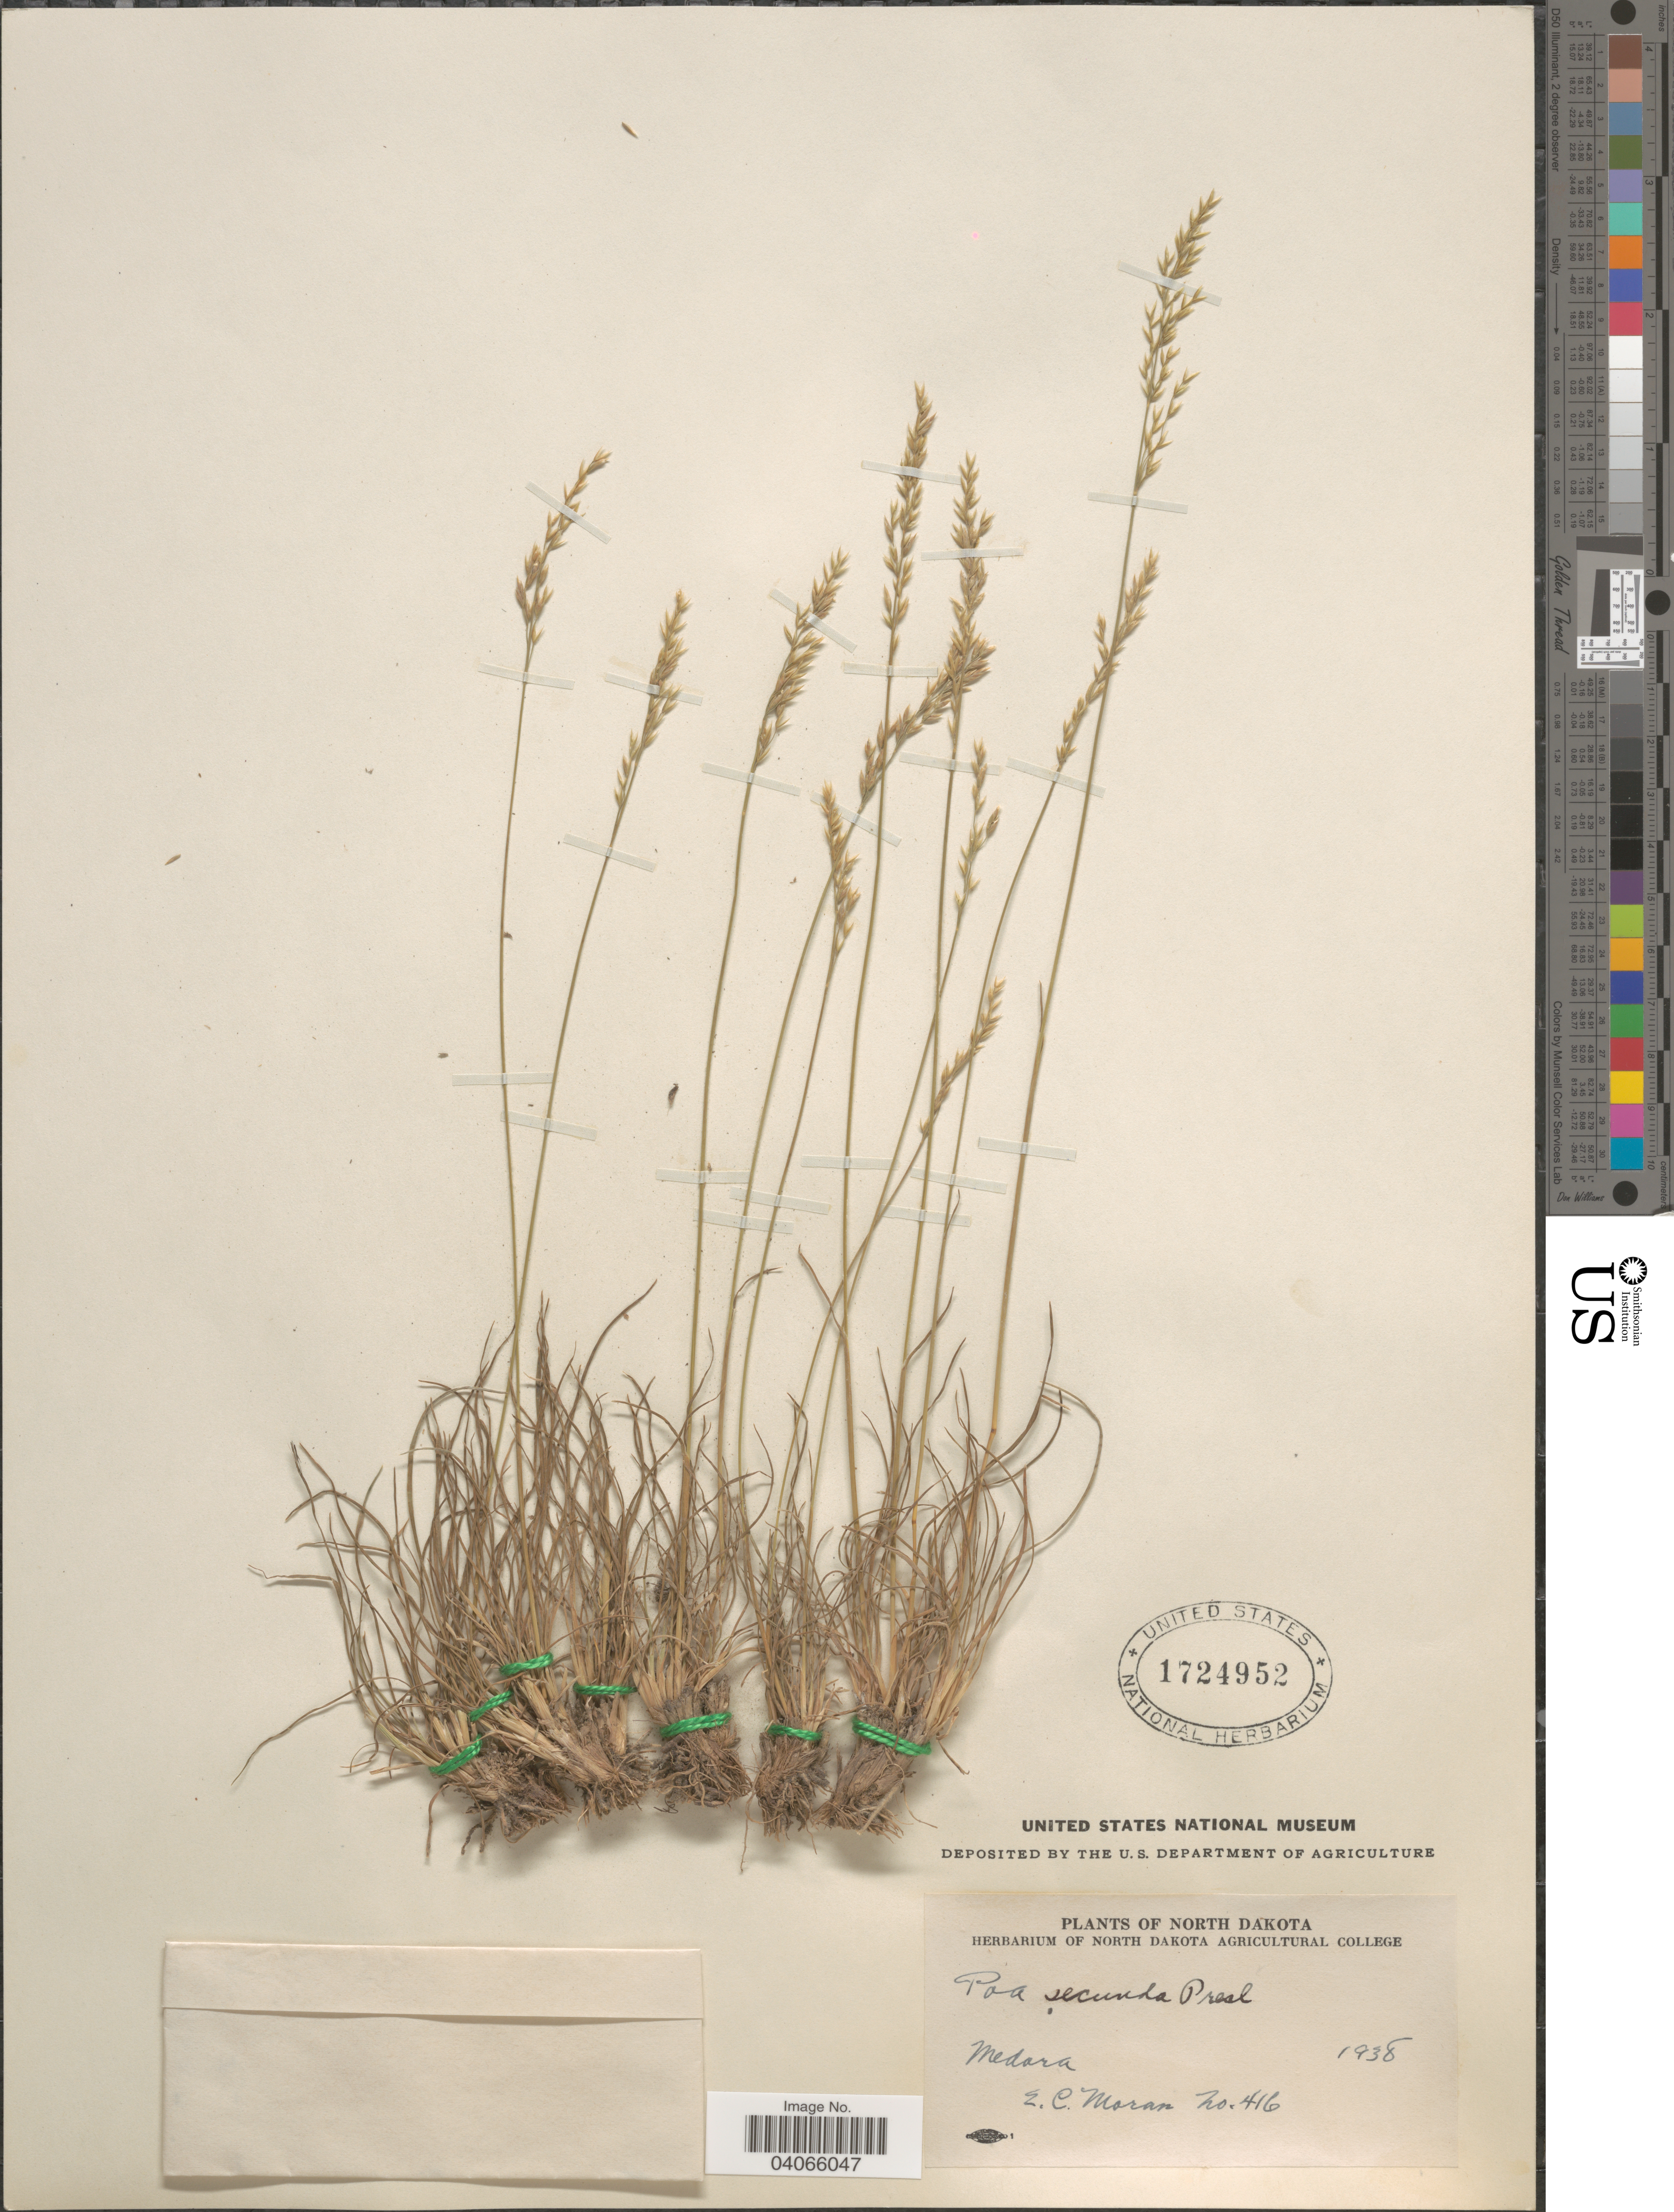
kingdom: Plantae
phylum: Tracheophyta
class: Liliopsida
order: Poales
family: Poaceae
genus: Poa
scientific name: Poa secunda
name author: J. Presl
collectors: E. C. Moran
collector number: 416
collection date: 1938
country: United States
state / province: North Dakota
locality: Medora.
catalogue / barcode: US 1724952